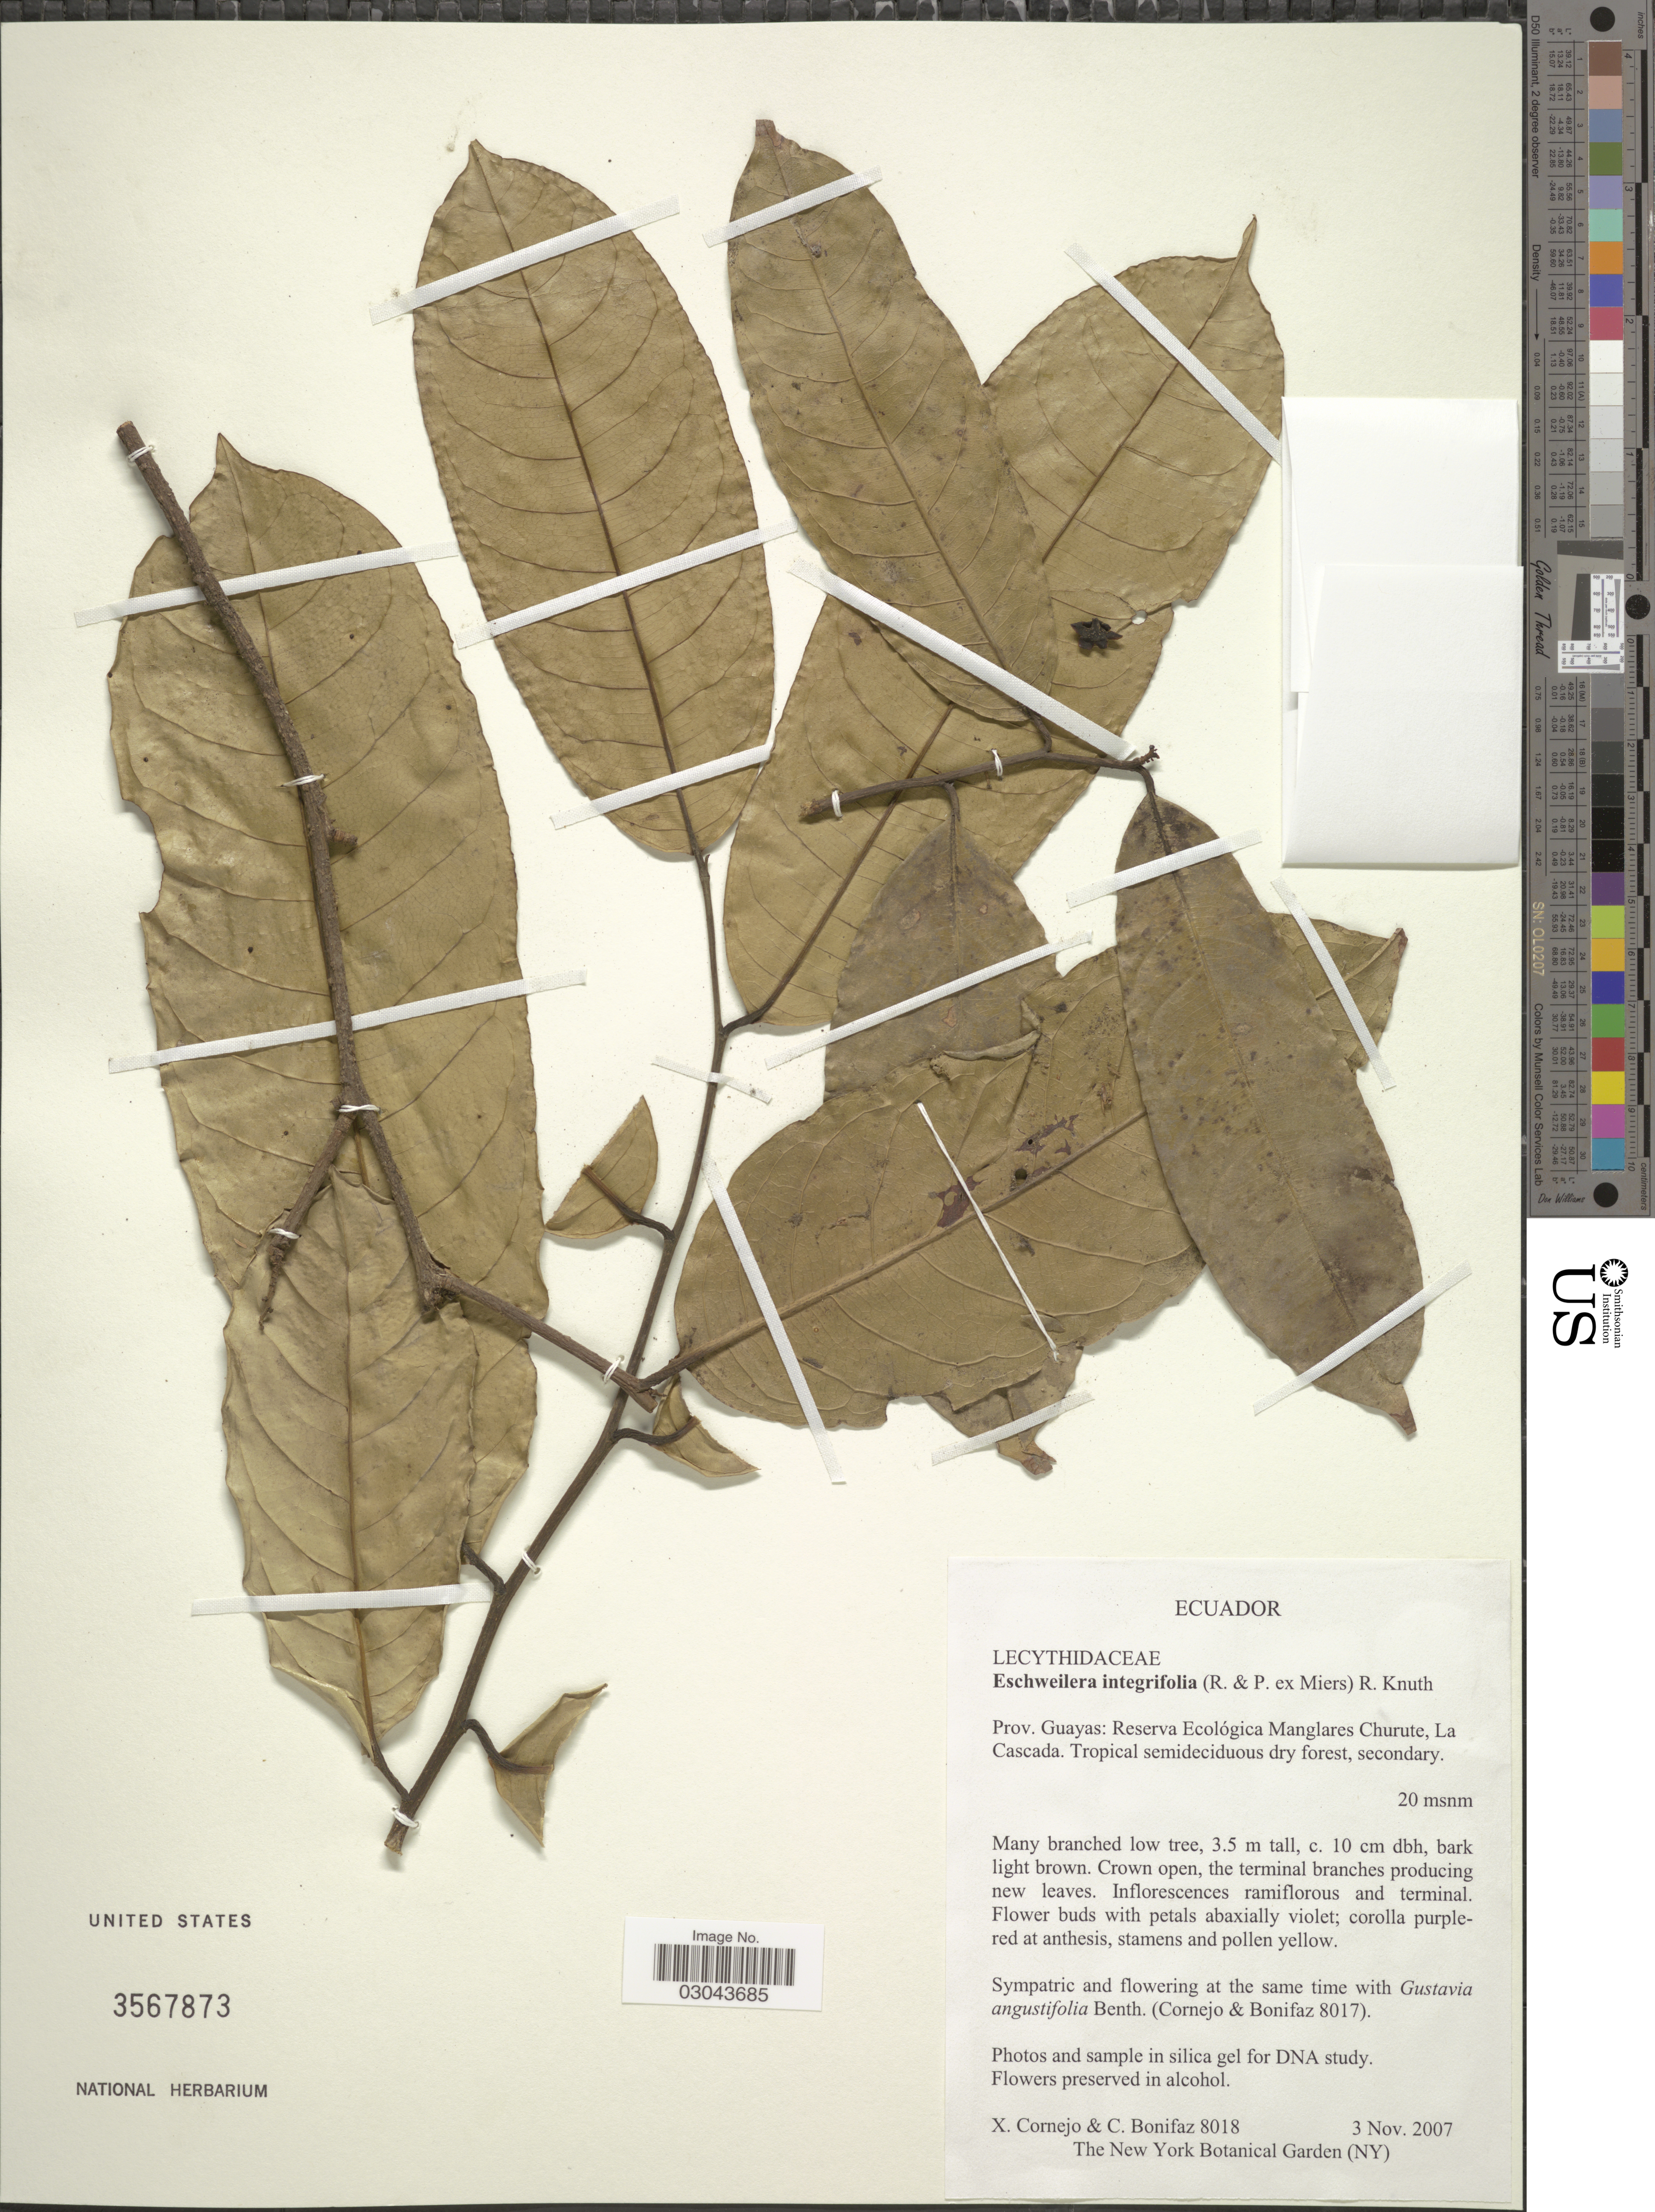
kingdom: Plantae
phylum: Tracheophyta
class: Magnoliopsida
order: Ericales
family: Lecythidaceae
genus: Eschweilera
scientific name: Eschweilera integrifolia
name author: (Ruiz & Pav. ex Miers) R. Knuth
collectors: X. F. Cornejo & C. Bonifaz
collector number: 8018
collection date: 2007-11-03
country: Ecuador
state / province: Guayas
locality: Reserva Ecológica Manglares Churute, La Cascada.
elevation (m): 20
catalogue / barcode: US 3567873